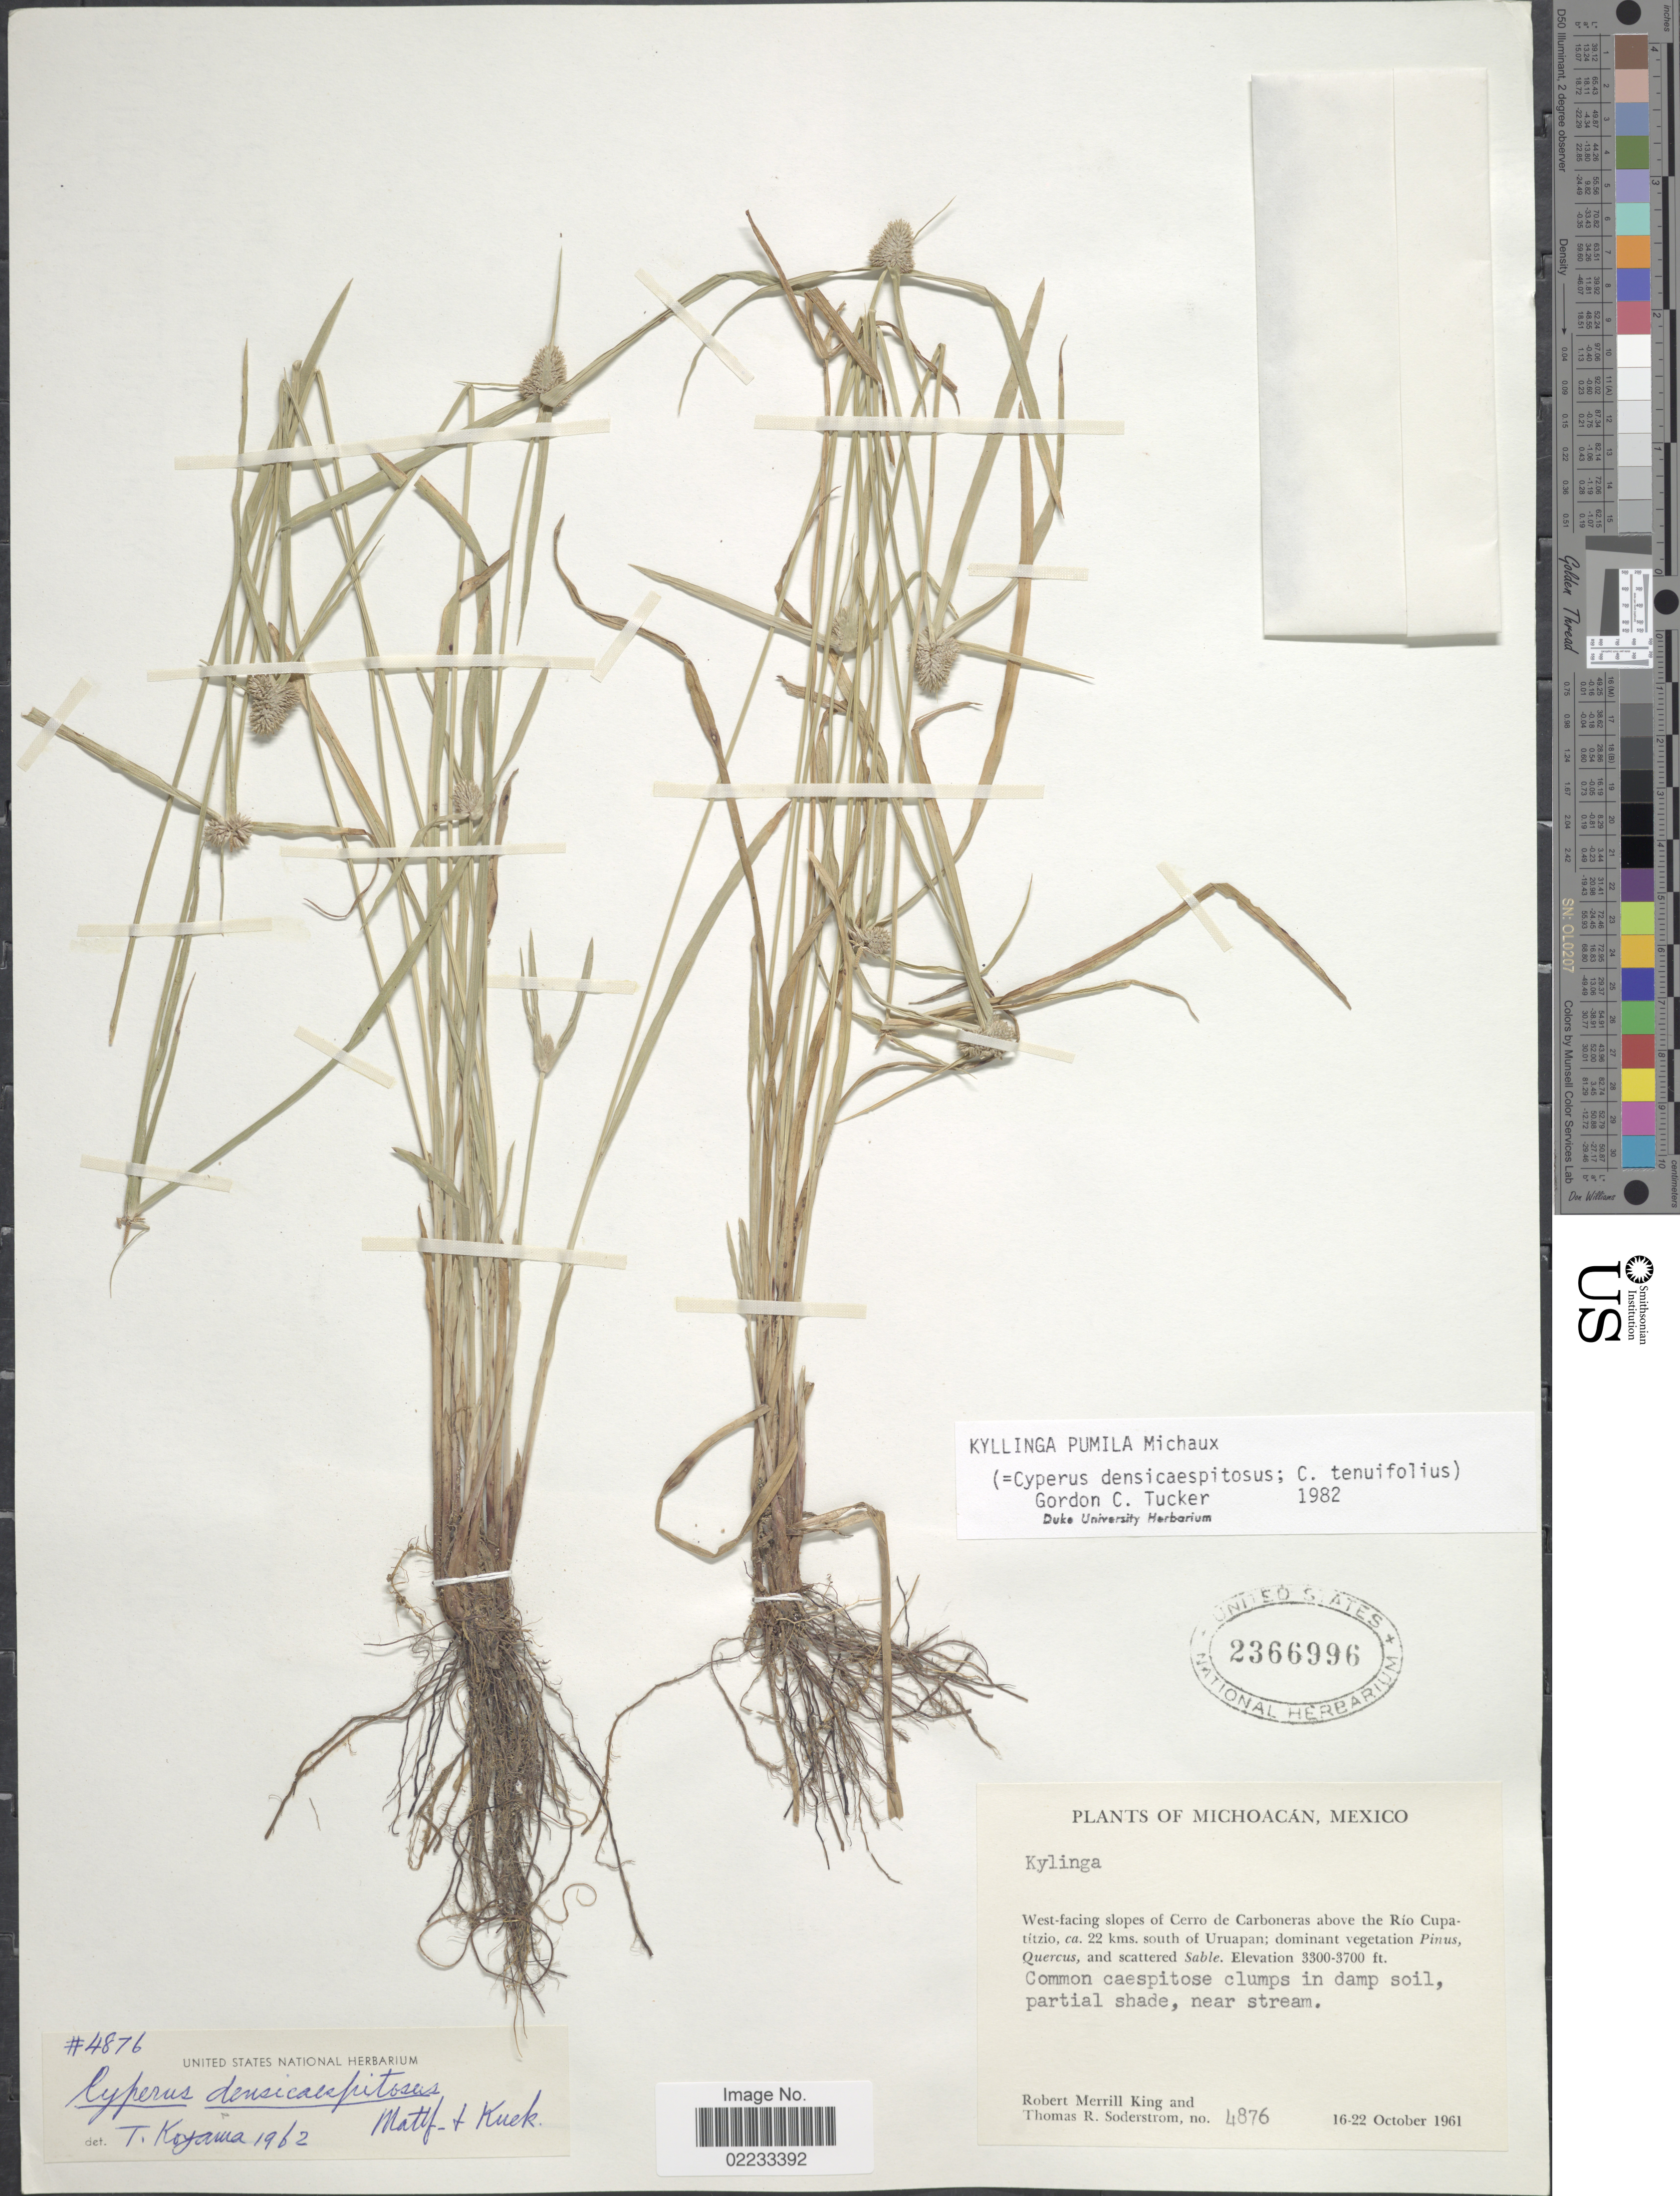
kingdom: Plantae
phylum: Tracheophyta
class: Liliopsida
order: Poales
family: Cyperaceae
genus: Cyperus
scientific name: Cyperus hortensis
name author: (Salzm. ex Steud.) Dorr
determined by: Strong, Mark T., (BOT), Smithsonian Institution - National Museum of Natural History (UNITED STATES)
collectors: R. M. King & T. R. Soderstrom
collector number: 4876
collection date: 1961-10-16/1961-10-22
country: Mexico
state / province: Michoacán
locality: West-facing slopes of Cerro de Carboneras above the Rio Cupatitzio, ca. 22 kms. south of Uruapan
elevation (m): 1006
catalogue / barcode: US 2366996